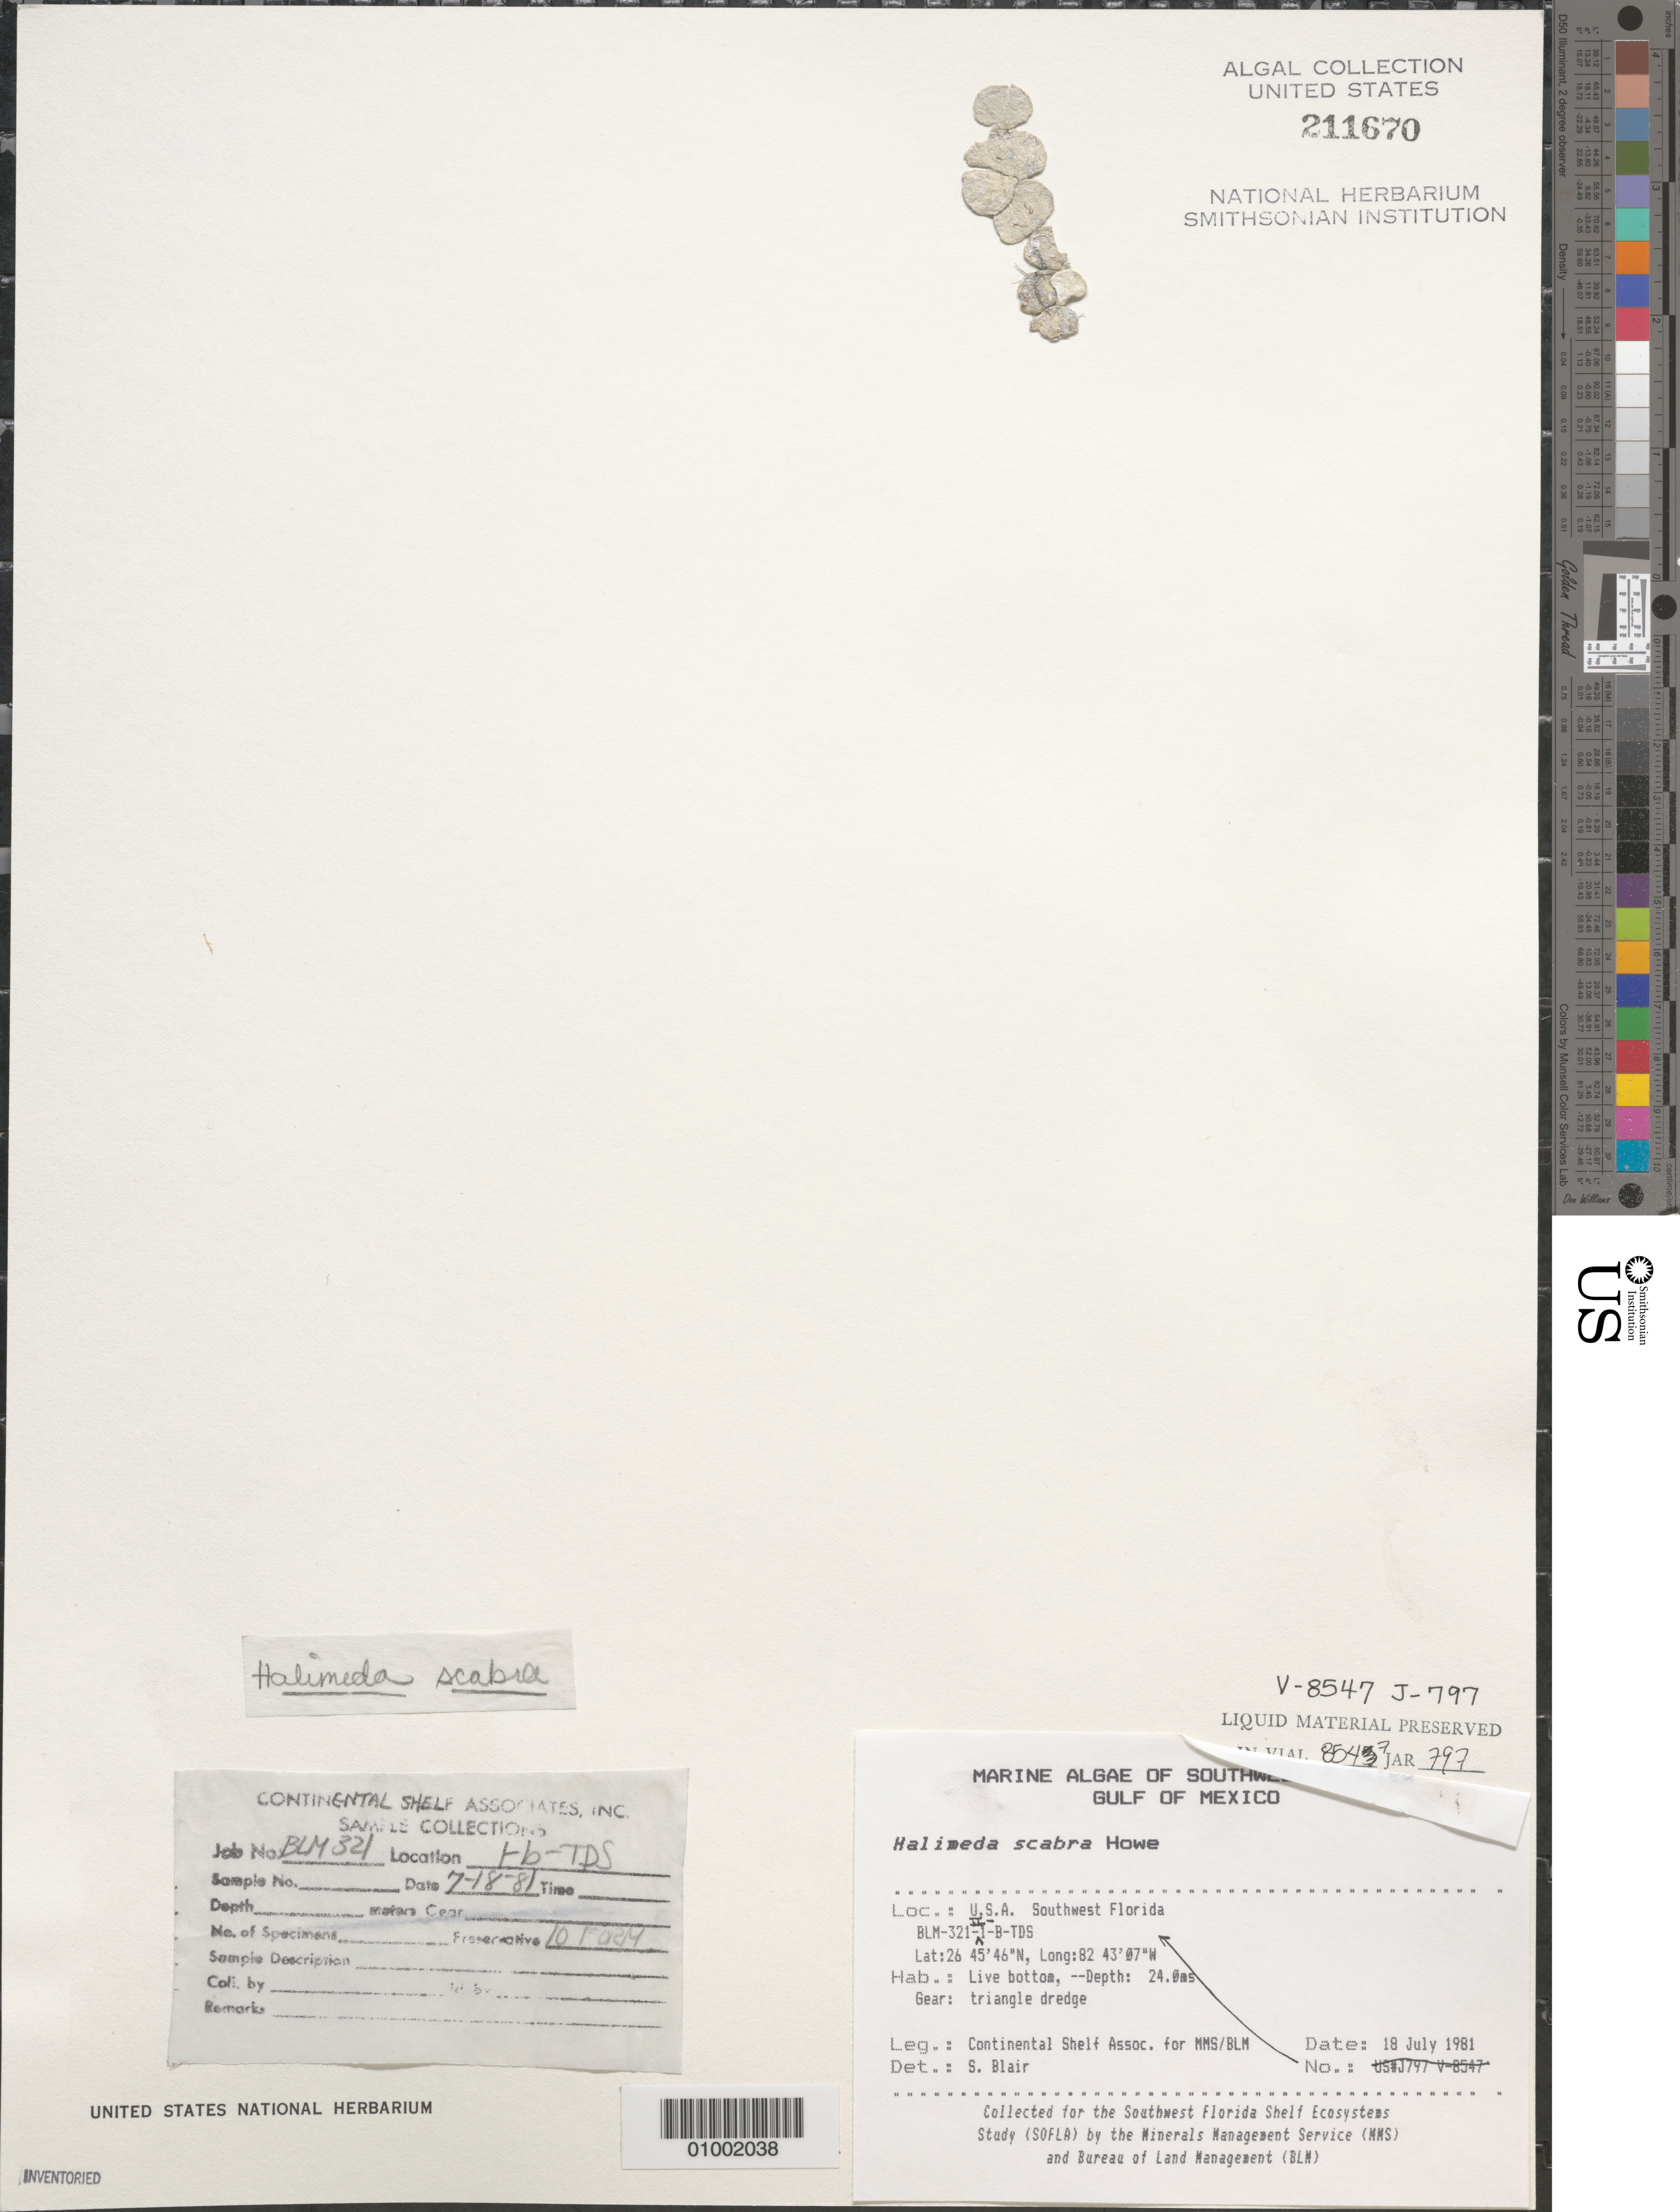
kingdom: Plantae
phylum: Chlorophyta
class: Ulvophyceae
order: Bryopsidales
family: Halimedaceae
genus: Halimeda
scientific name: Halimeda scabra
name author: M. Howe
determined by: Blair, S. M.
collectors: Continental Shelf Associates for the MMS/BLM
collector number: BLM-321-II-1-B-TDS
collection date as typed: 18 Jul 1981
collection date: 1981-07-18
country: United States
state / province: Florida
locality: Gulf of Mexico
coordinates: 26 45'46"N, 82 43'07"W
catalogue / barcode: US 211670